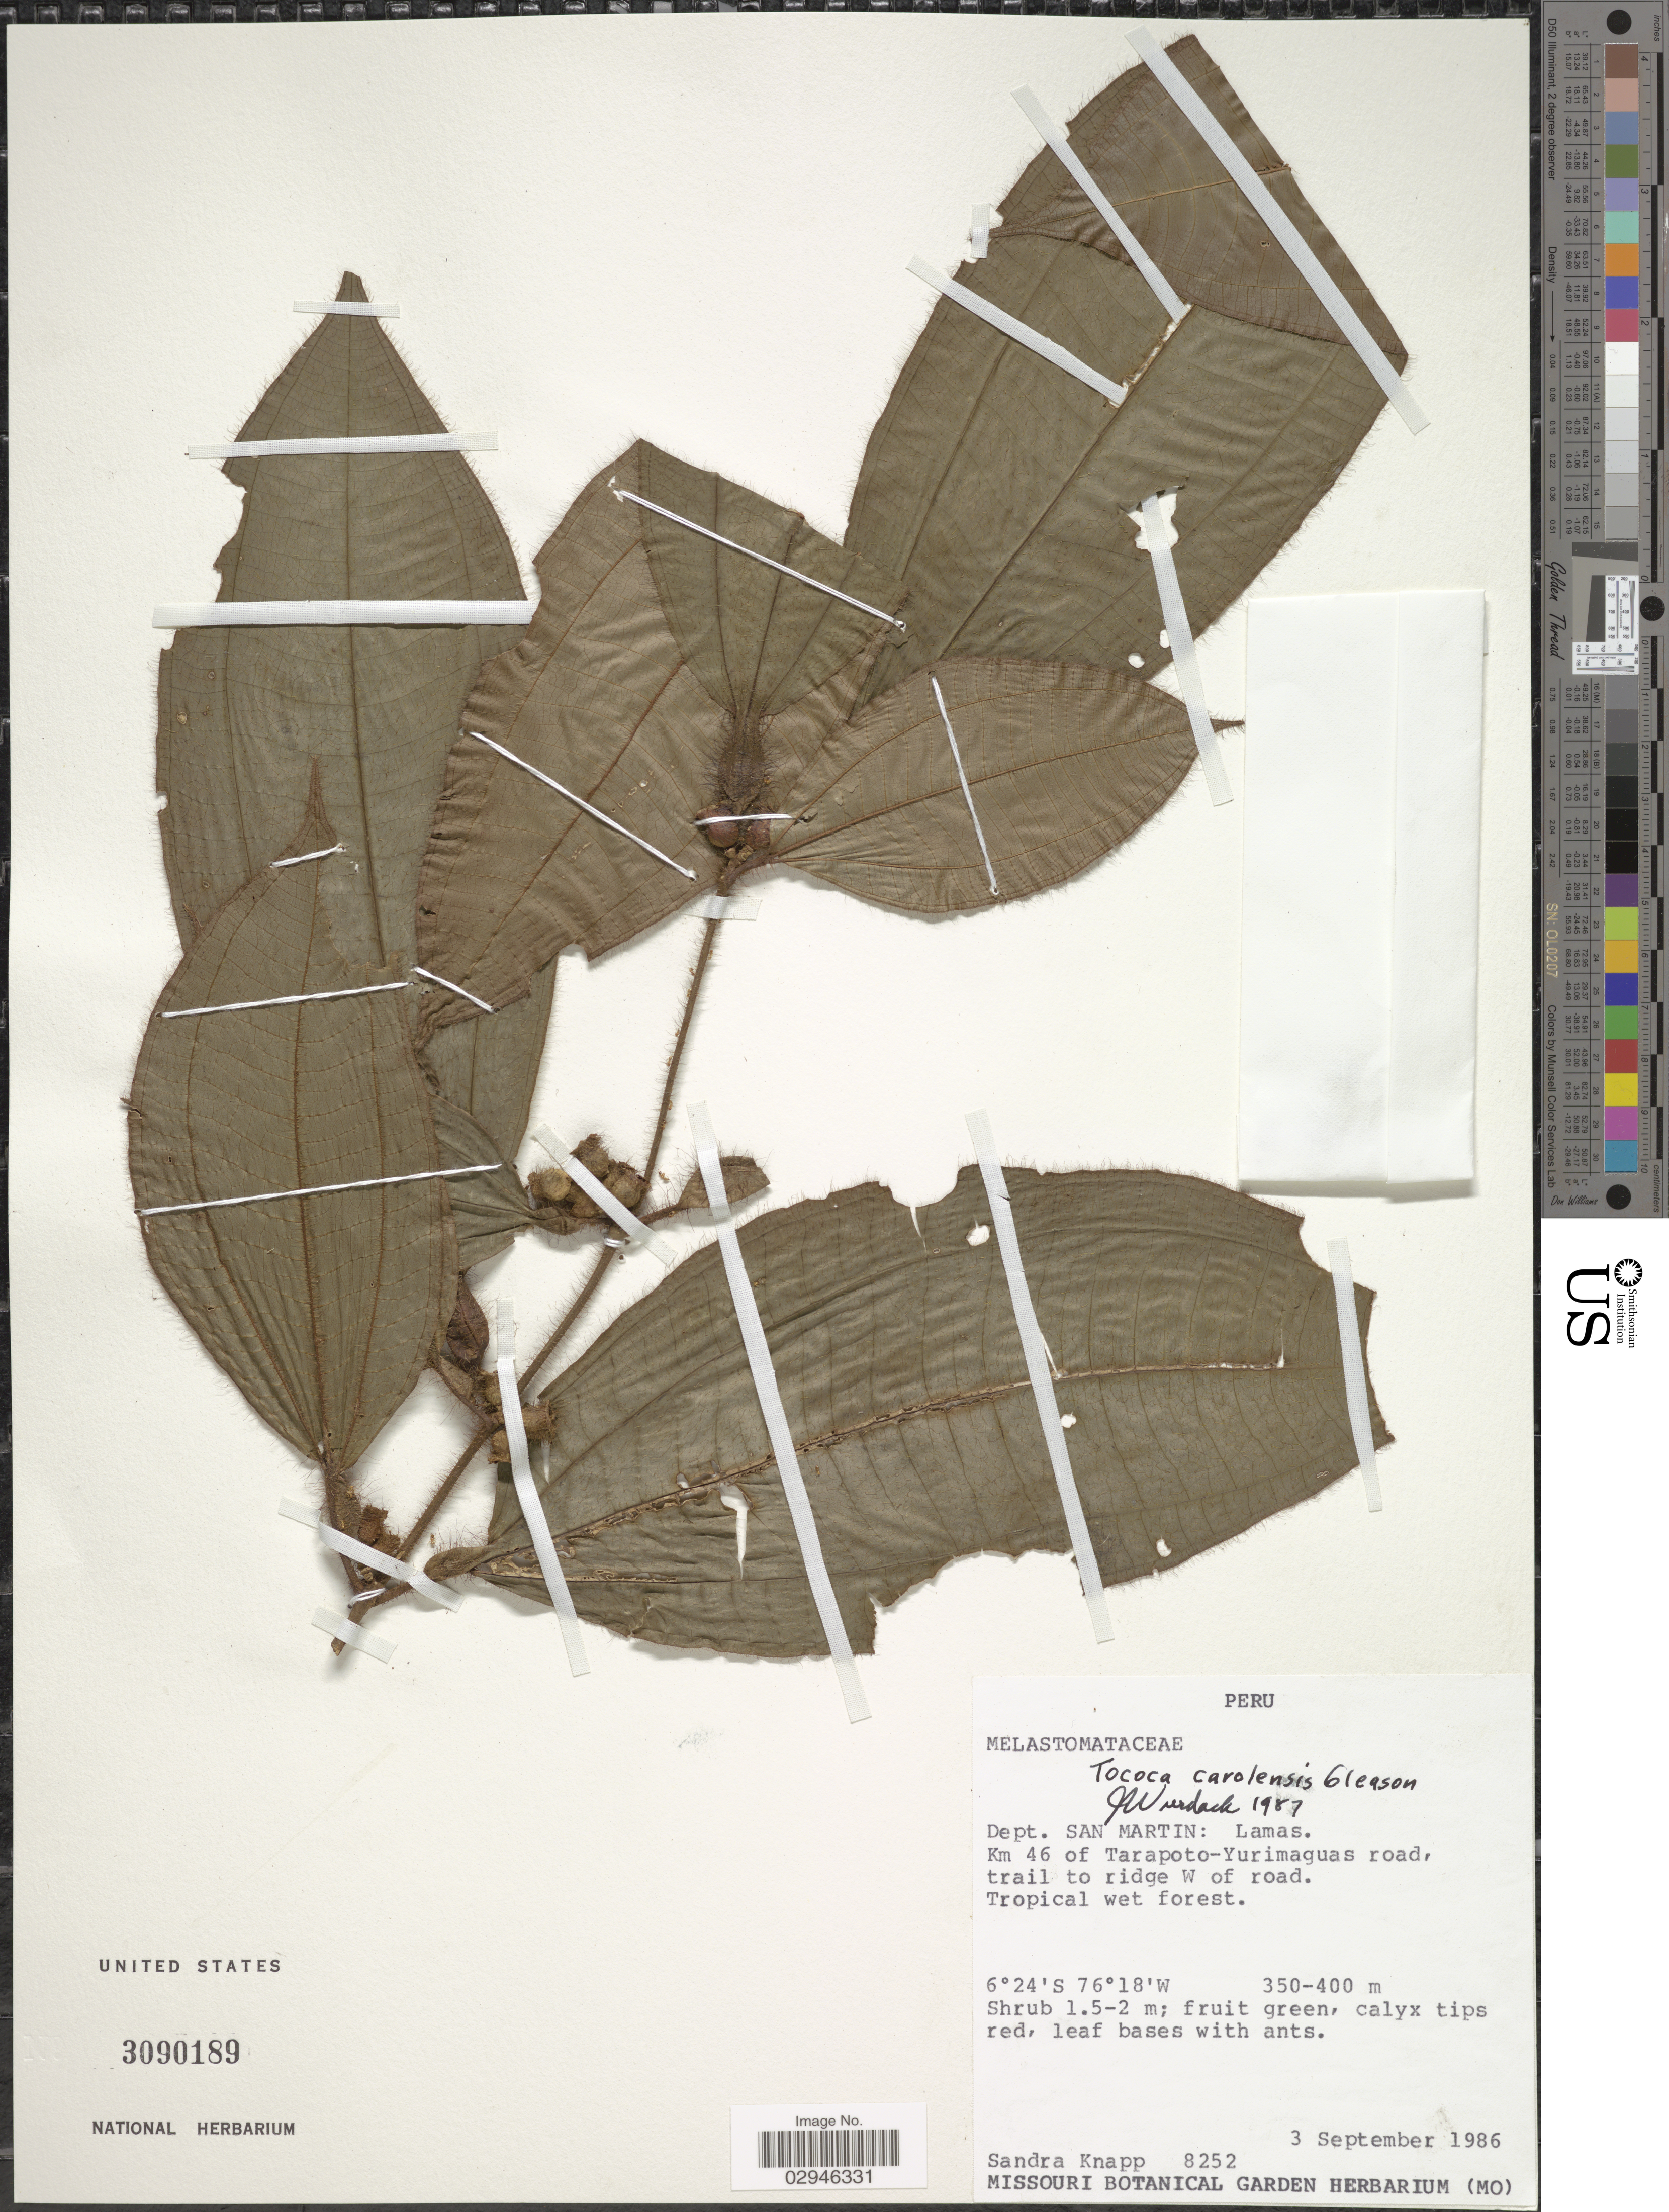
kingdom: Plantae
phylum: Tracheophyta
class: Magnoliopsida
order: Myrtales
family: Melastomataceae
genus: Tococa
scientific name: Tococa carolensis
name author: Gleason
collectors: S. Knapp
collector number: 8252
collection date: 1986-09-03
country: Peru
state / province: San Martín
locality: Dept. San Martin: Lamas, Km 46 of Tarapoto-Yurimaguas road, trail to ridge W of road.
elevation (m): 350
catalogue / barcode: US 3090189